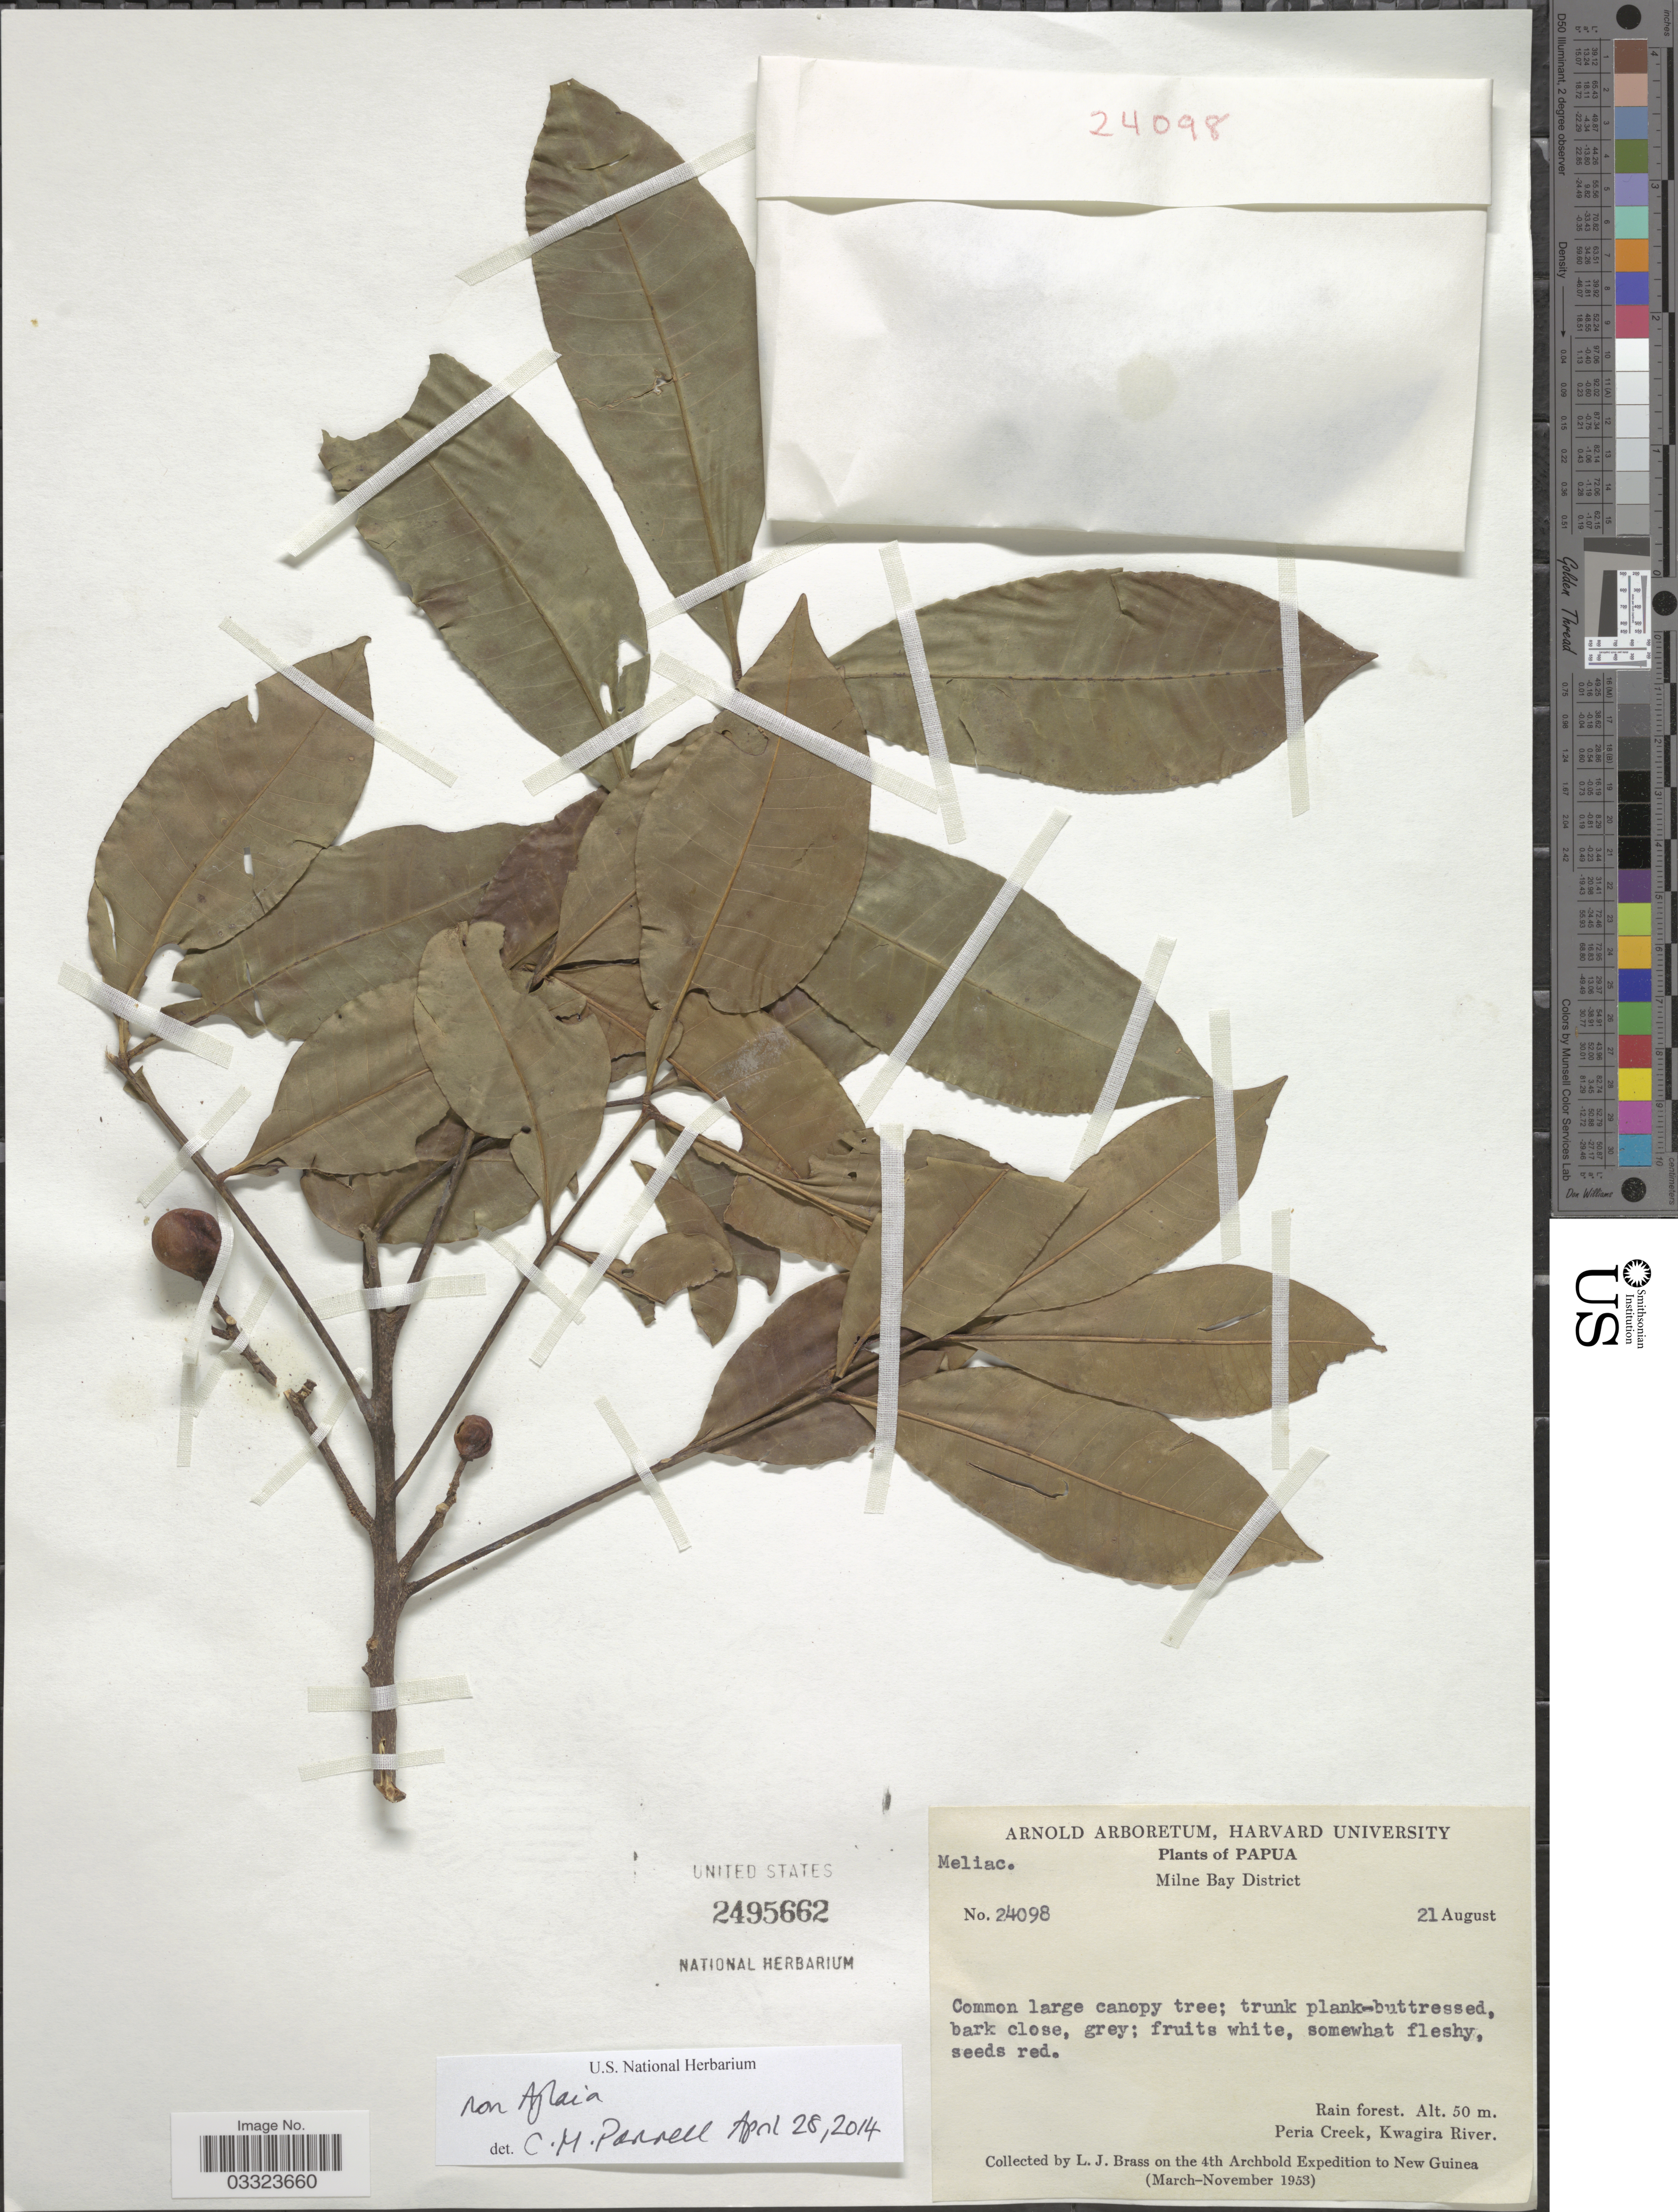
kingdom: Plantae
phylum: Tracheophyta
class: Magnoliopsida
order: Sapindales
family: Meliaceae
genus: Didymocheton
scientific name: Didymocheton papuanus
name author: (Merr. & L.M. Perry) Mabb.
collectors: L. J. Brass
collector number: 24098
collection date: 1953-08-21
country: Papua New Guinea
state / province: Milne Bay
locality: Papua. Milne Bay District. Peria Creek, Kwagira River.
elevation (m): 50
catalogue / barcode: US 2495662